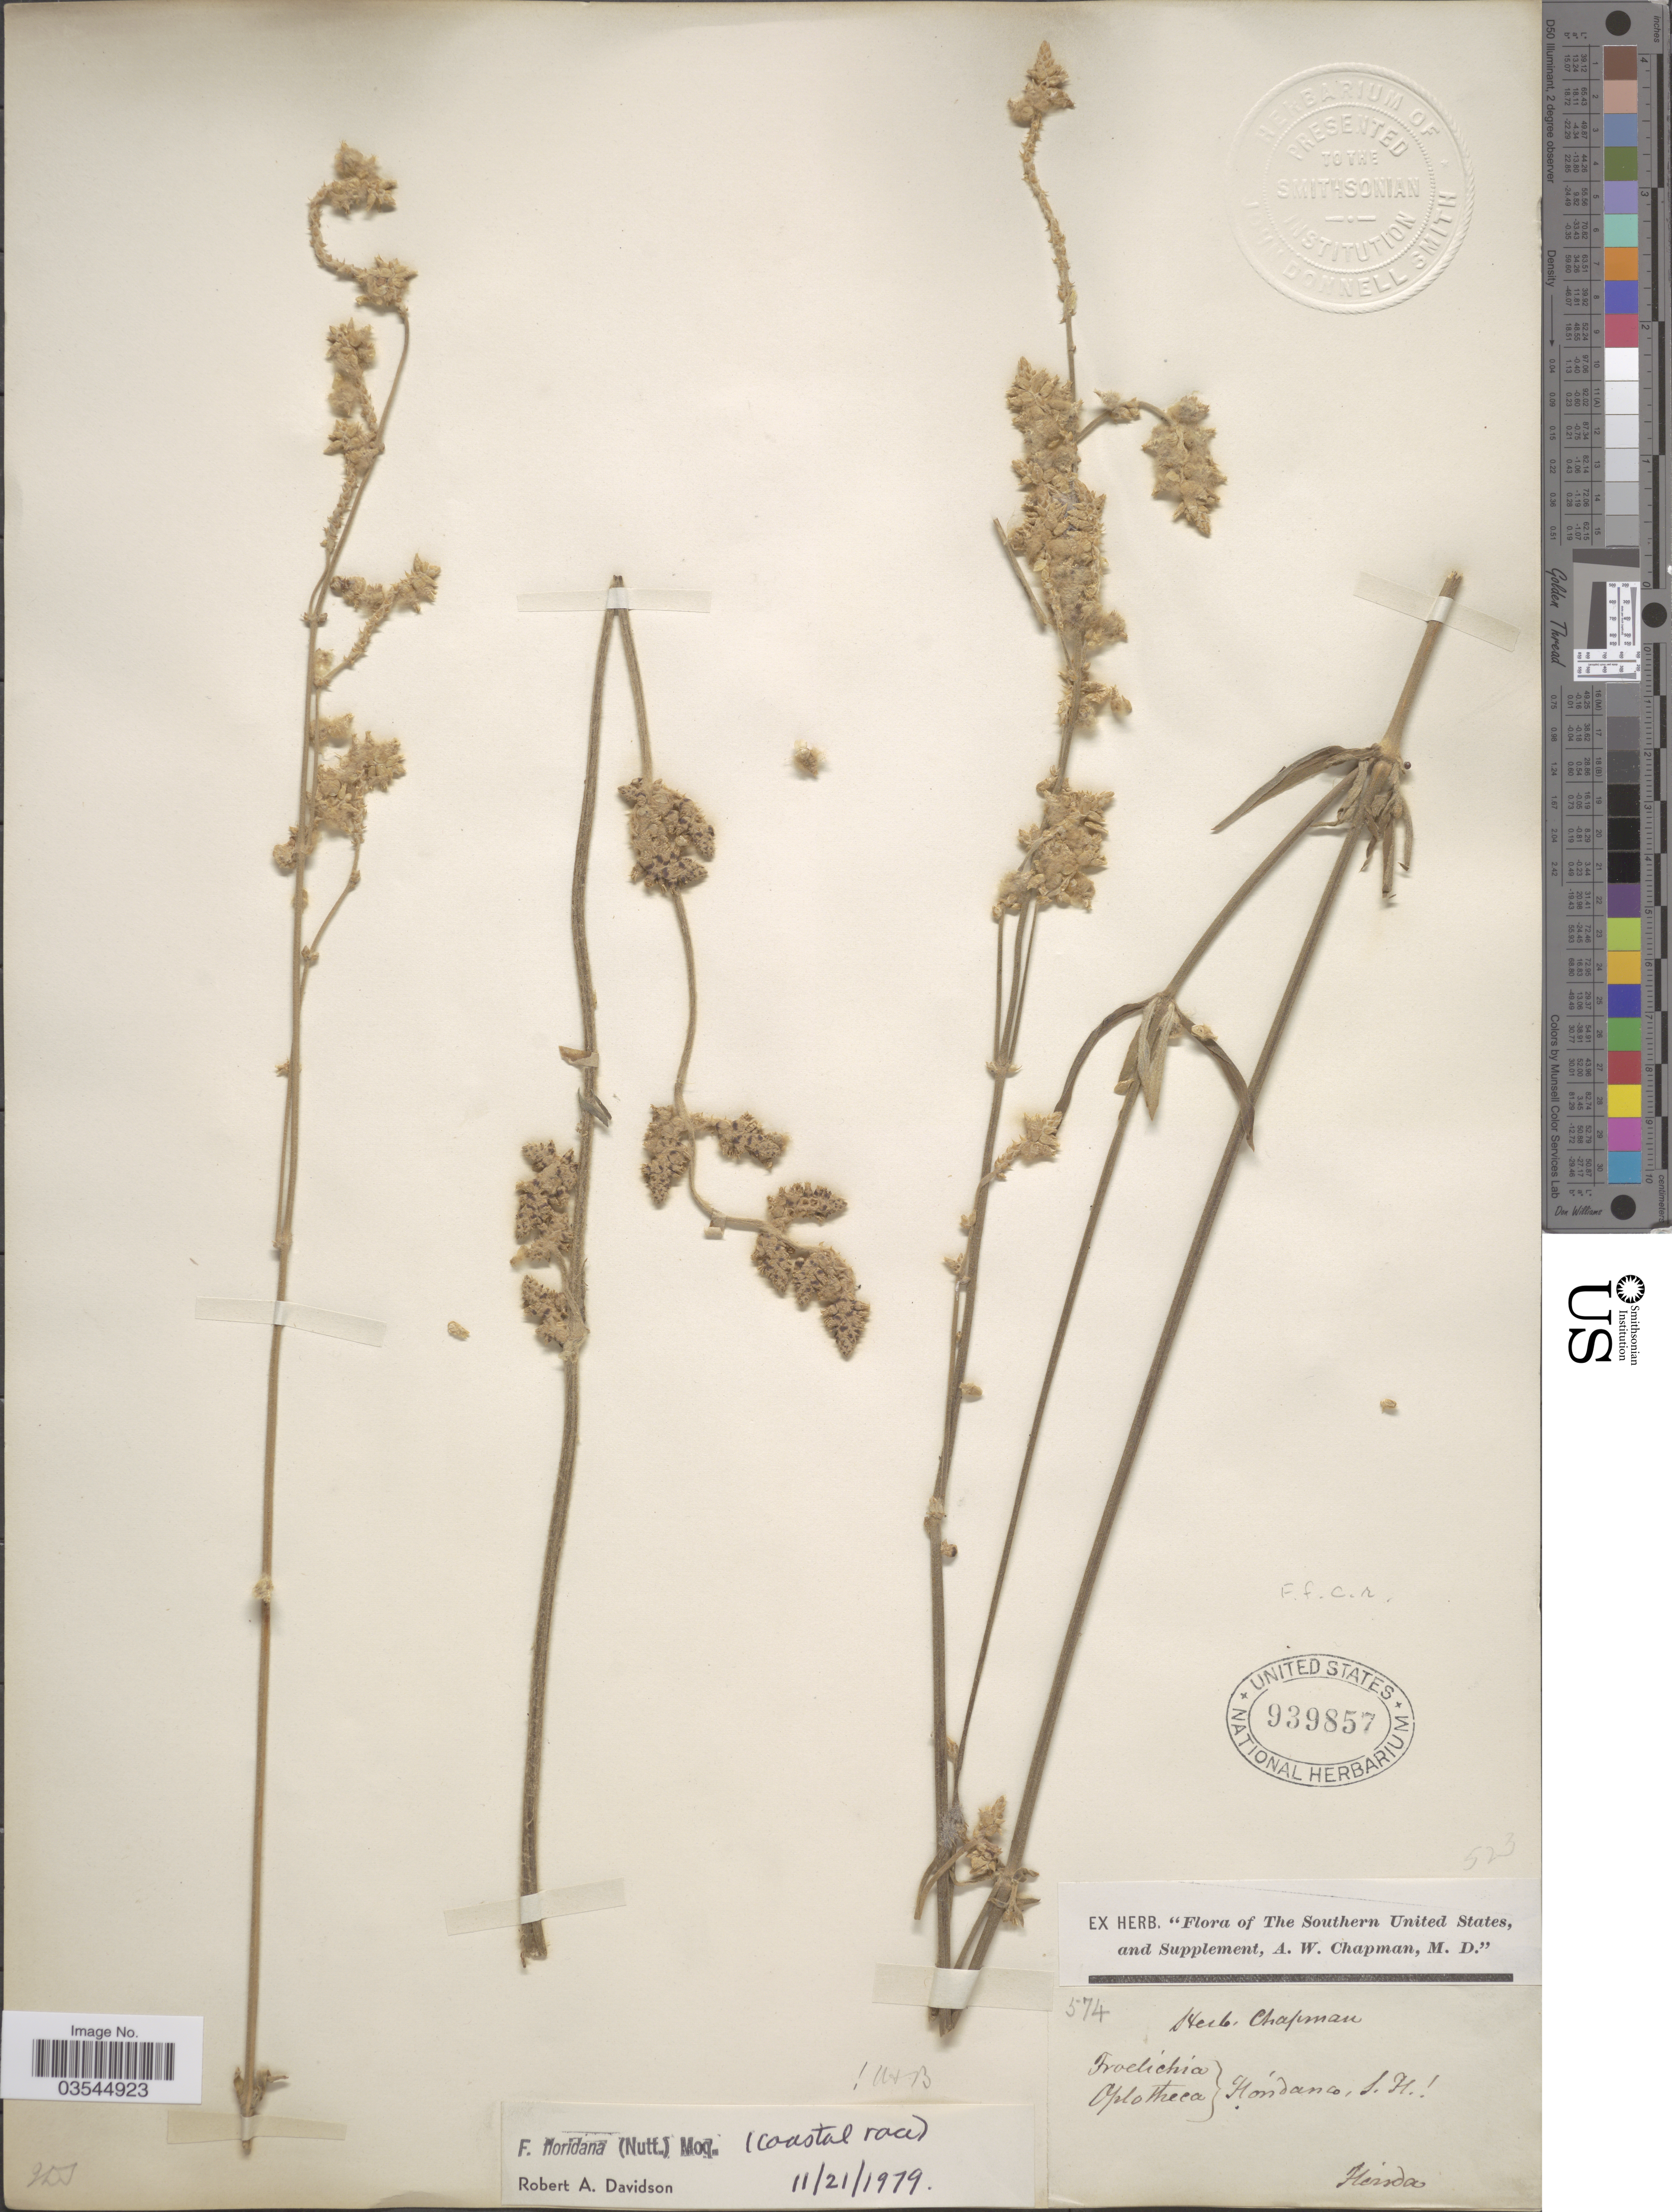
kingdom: Plantae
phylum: Tracheophyta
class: Magnoliopsida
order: Caryophyllales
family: Amaranthaceae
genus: Froelichia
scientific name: Froelichia floridana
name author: (Nutt.) Moq.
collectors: ex herb. A.W. Chapman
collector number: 574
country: United States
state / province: Florida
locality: Southern United States.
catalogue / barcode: US 939857